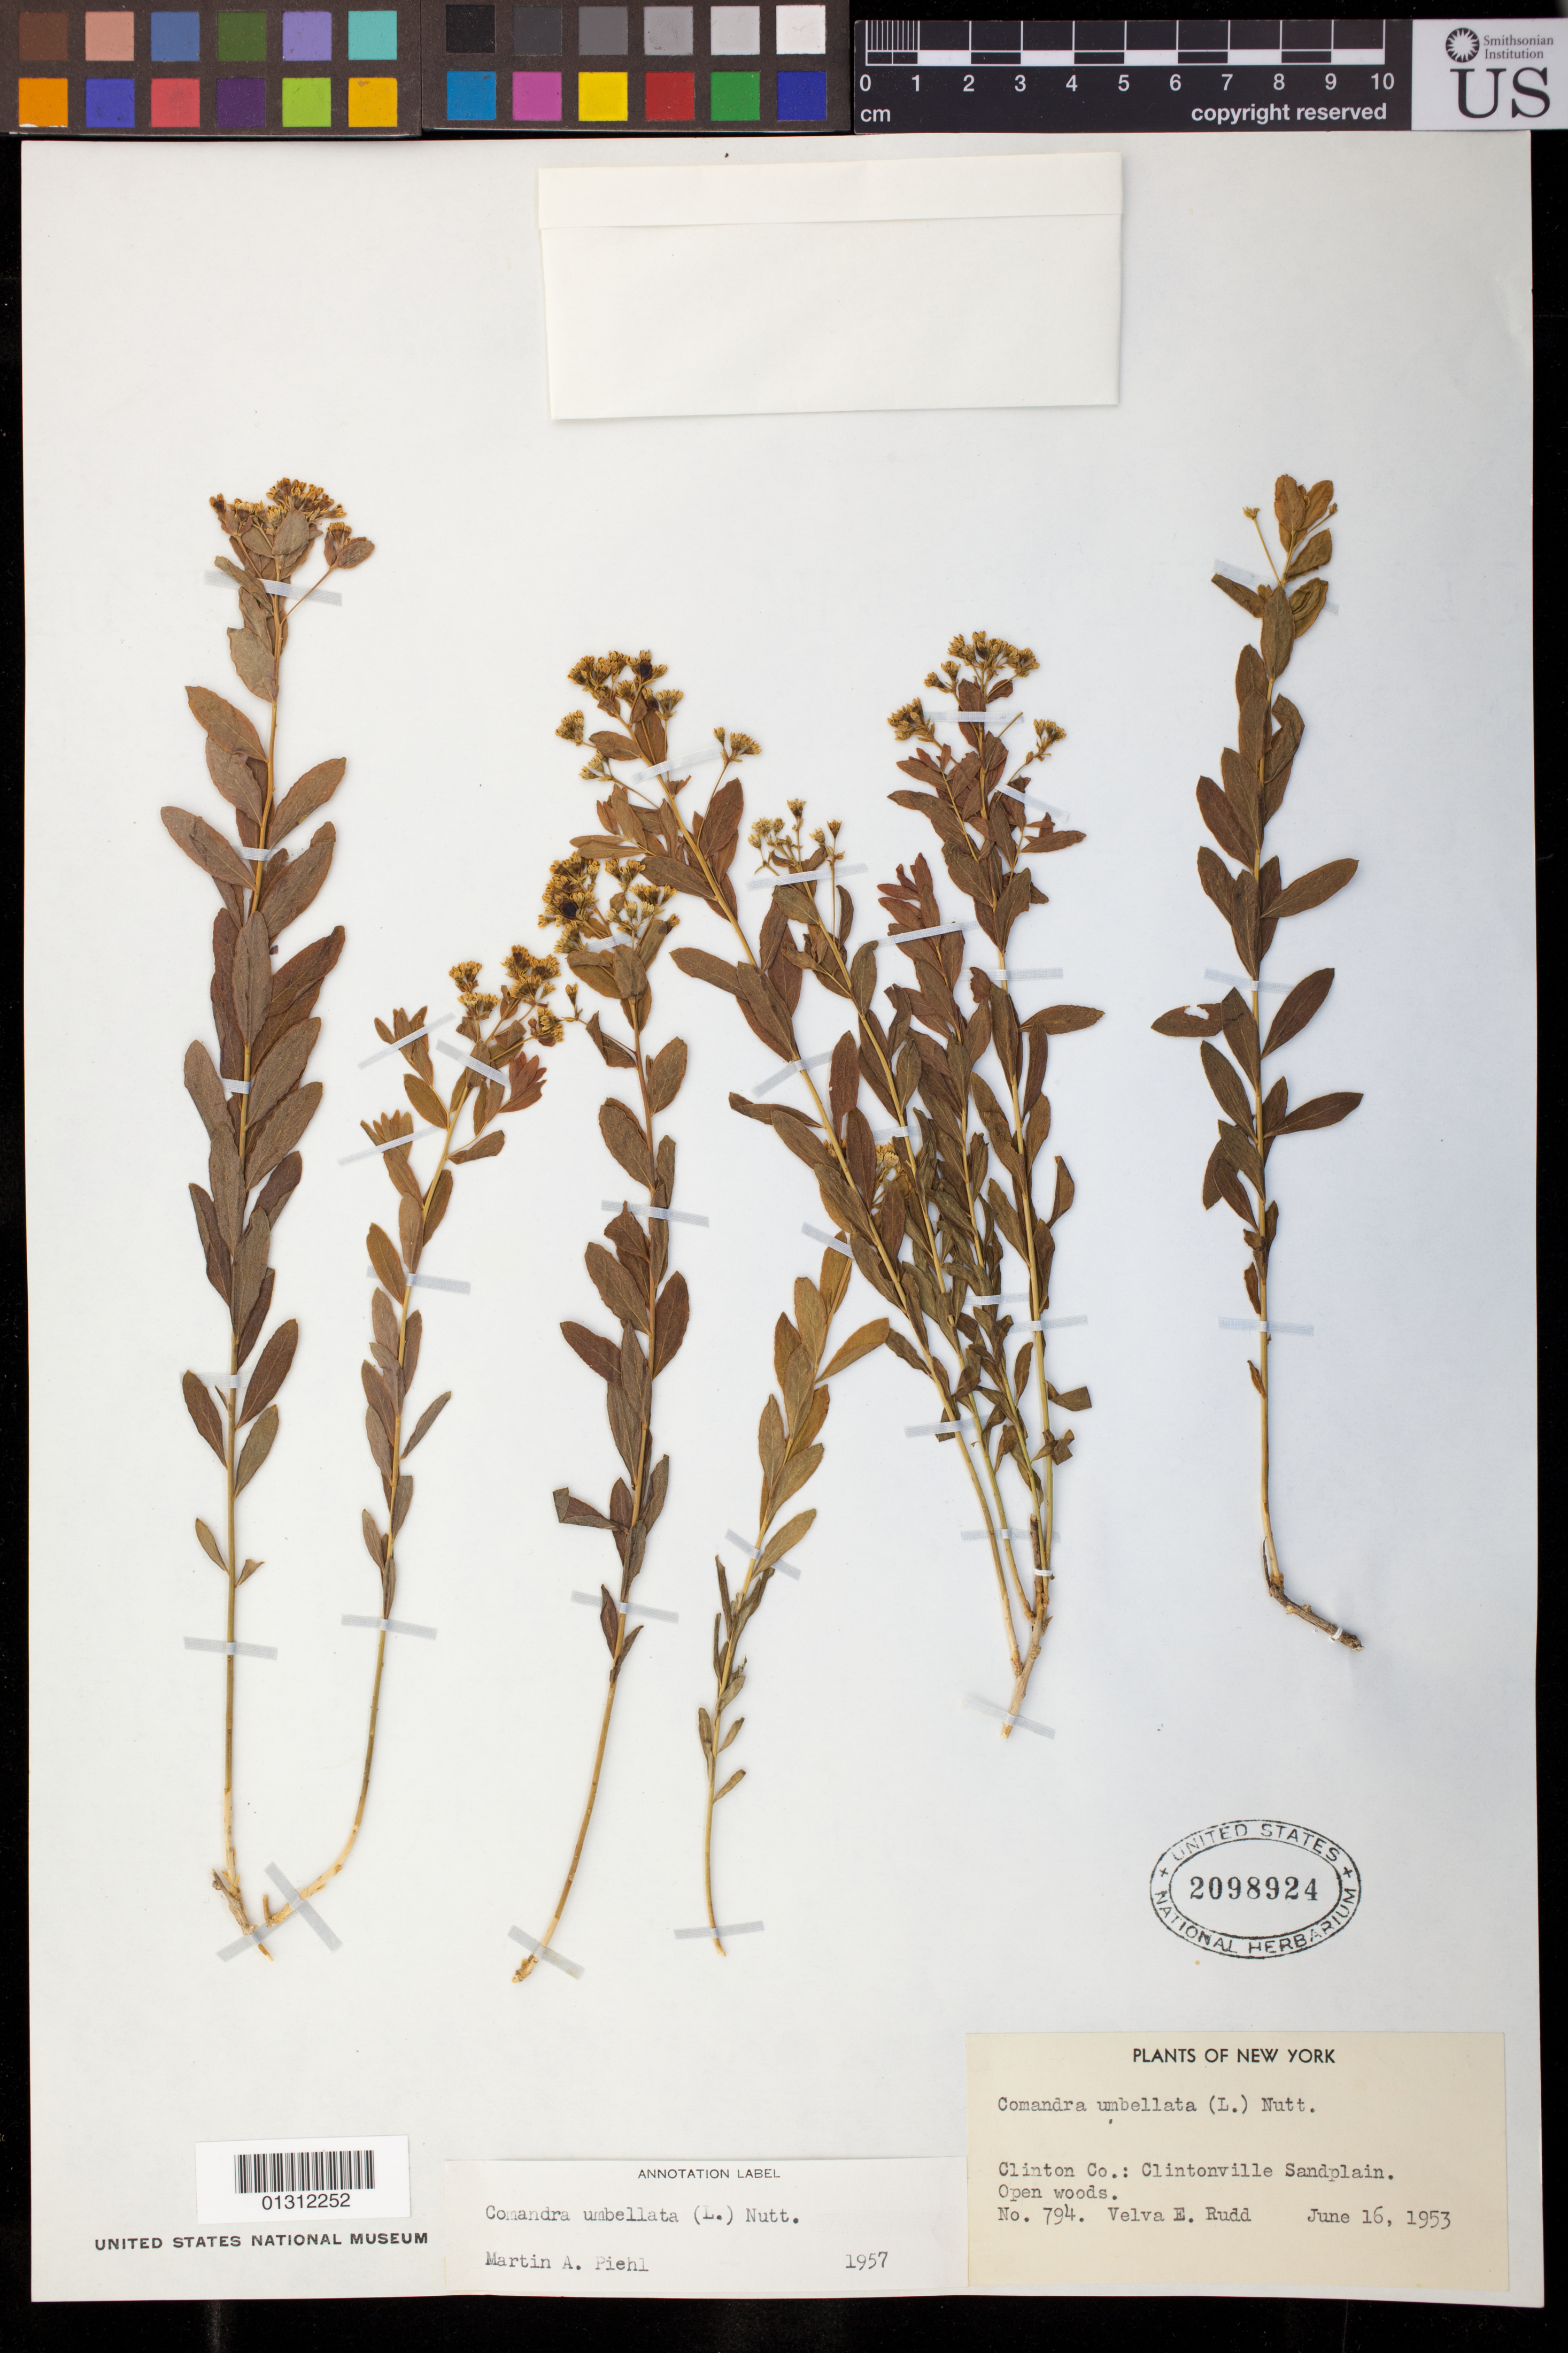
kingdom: Plantae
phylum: Tracheophyta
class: Magnoliopsida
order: Santalales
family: Comandraceae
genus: Comandra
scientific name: Comandra umbellata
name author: (L.) Nutt.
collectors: V. E. Rudd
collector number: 794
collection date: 1953-06-16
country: United States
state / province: New York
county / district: Clinton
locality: Clintonville Sandplain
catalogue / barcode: US 2098924